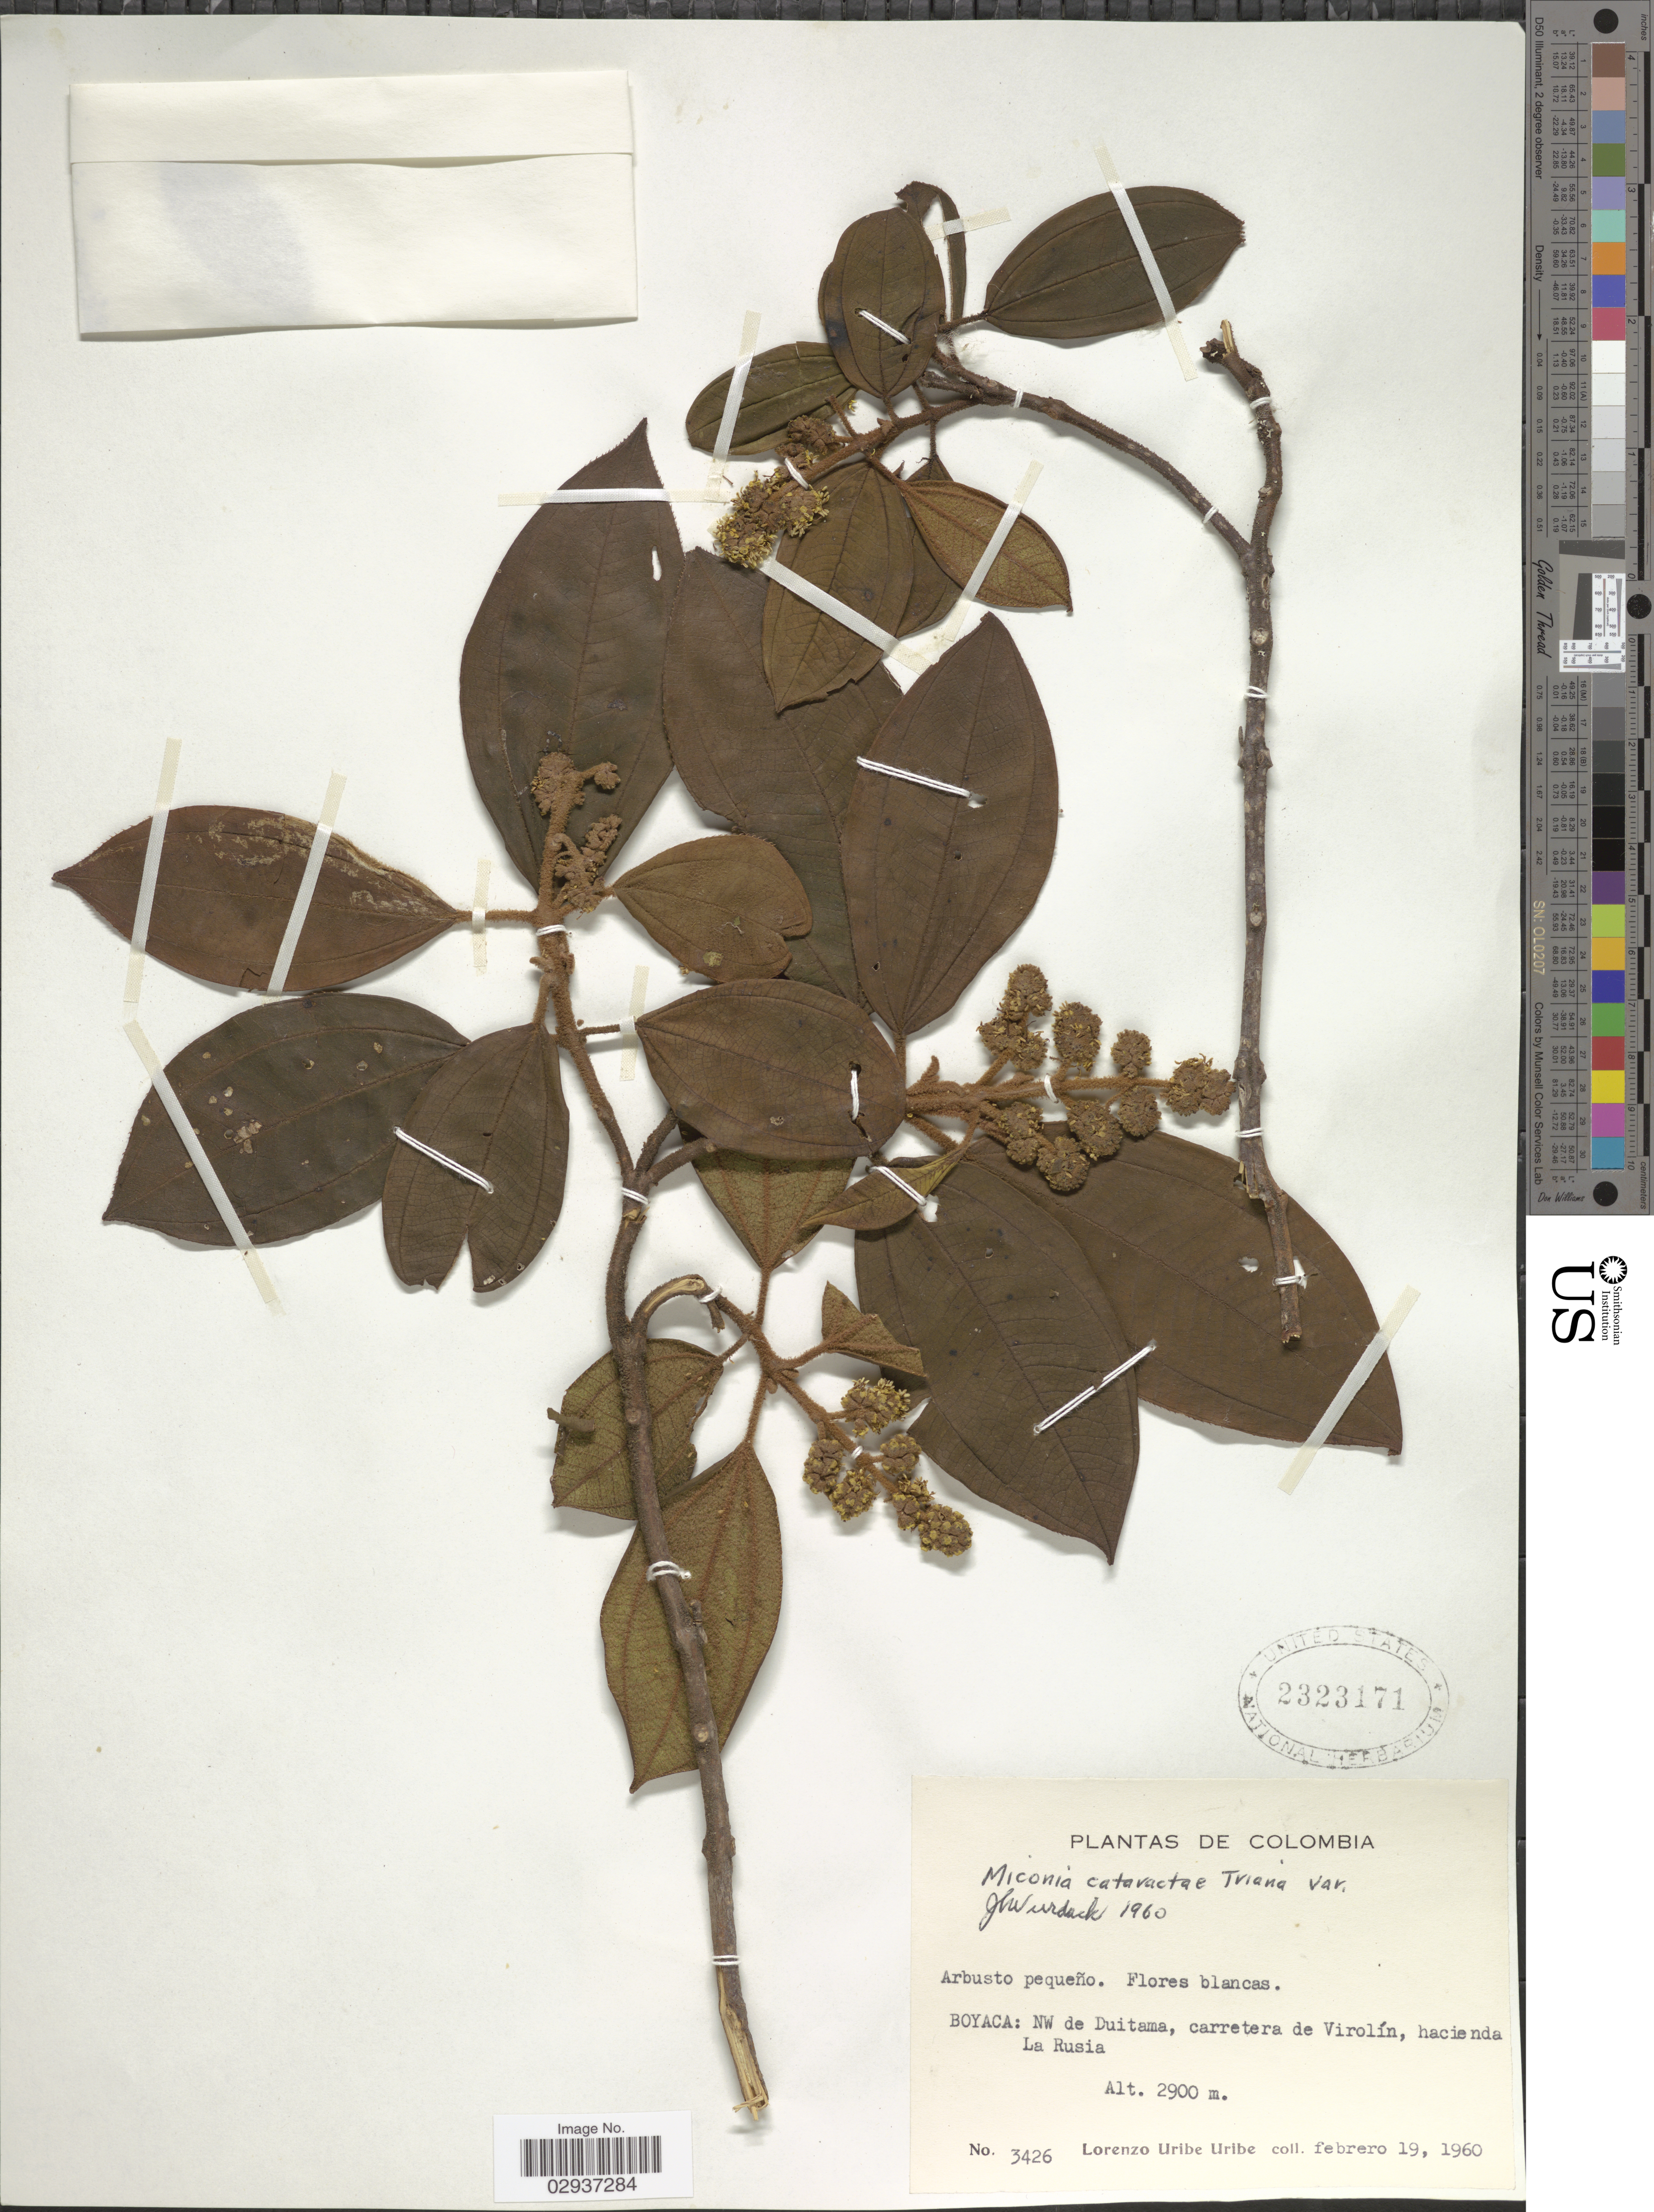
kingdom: Plantae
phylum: Tracheophyta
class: Magnoliopsida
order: Myrtales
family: Melastomataceae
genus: Miconia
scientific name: Miconia cataractae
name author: Triana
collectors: L. Uribe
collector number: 3426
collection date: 1960-02-19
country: Colombia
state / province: Boyacá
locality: Boyaca: NW de Duitama, carretera de Virolín, hacienda La Rusia.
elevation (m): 2900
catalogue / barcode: US 2323171